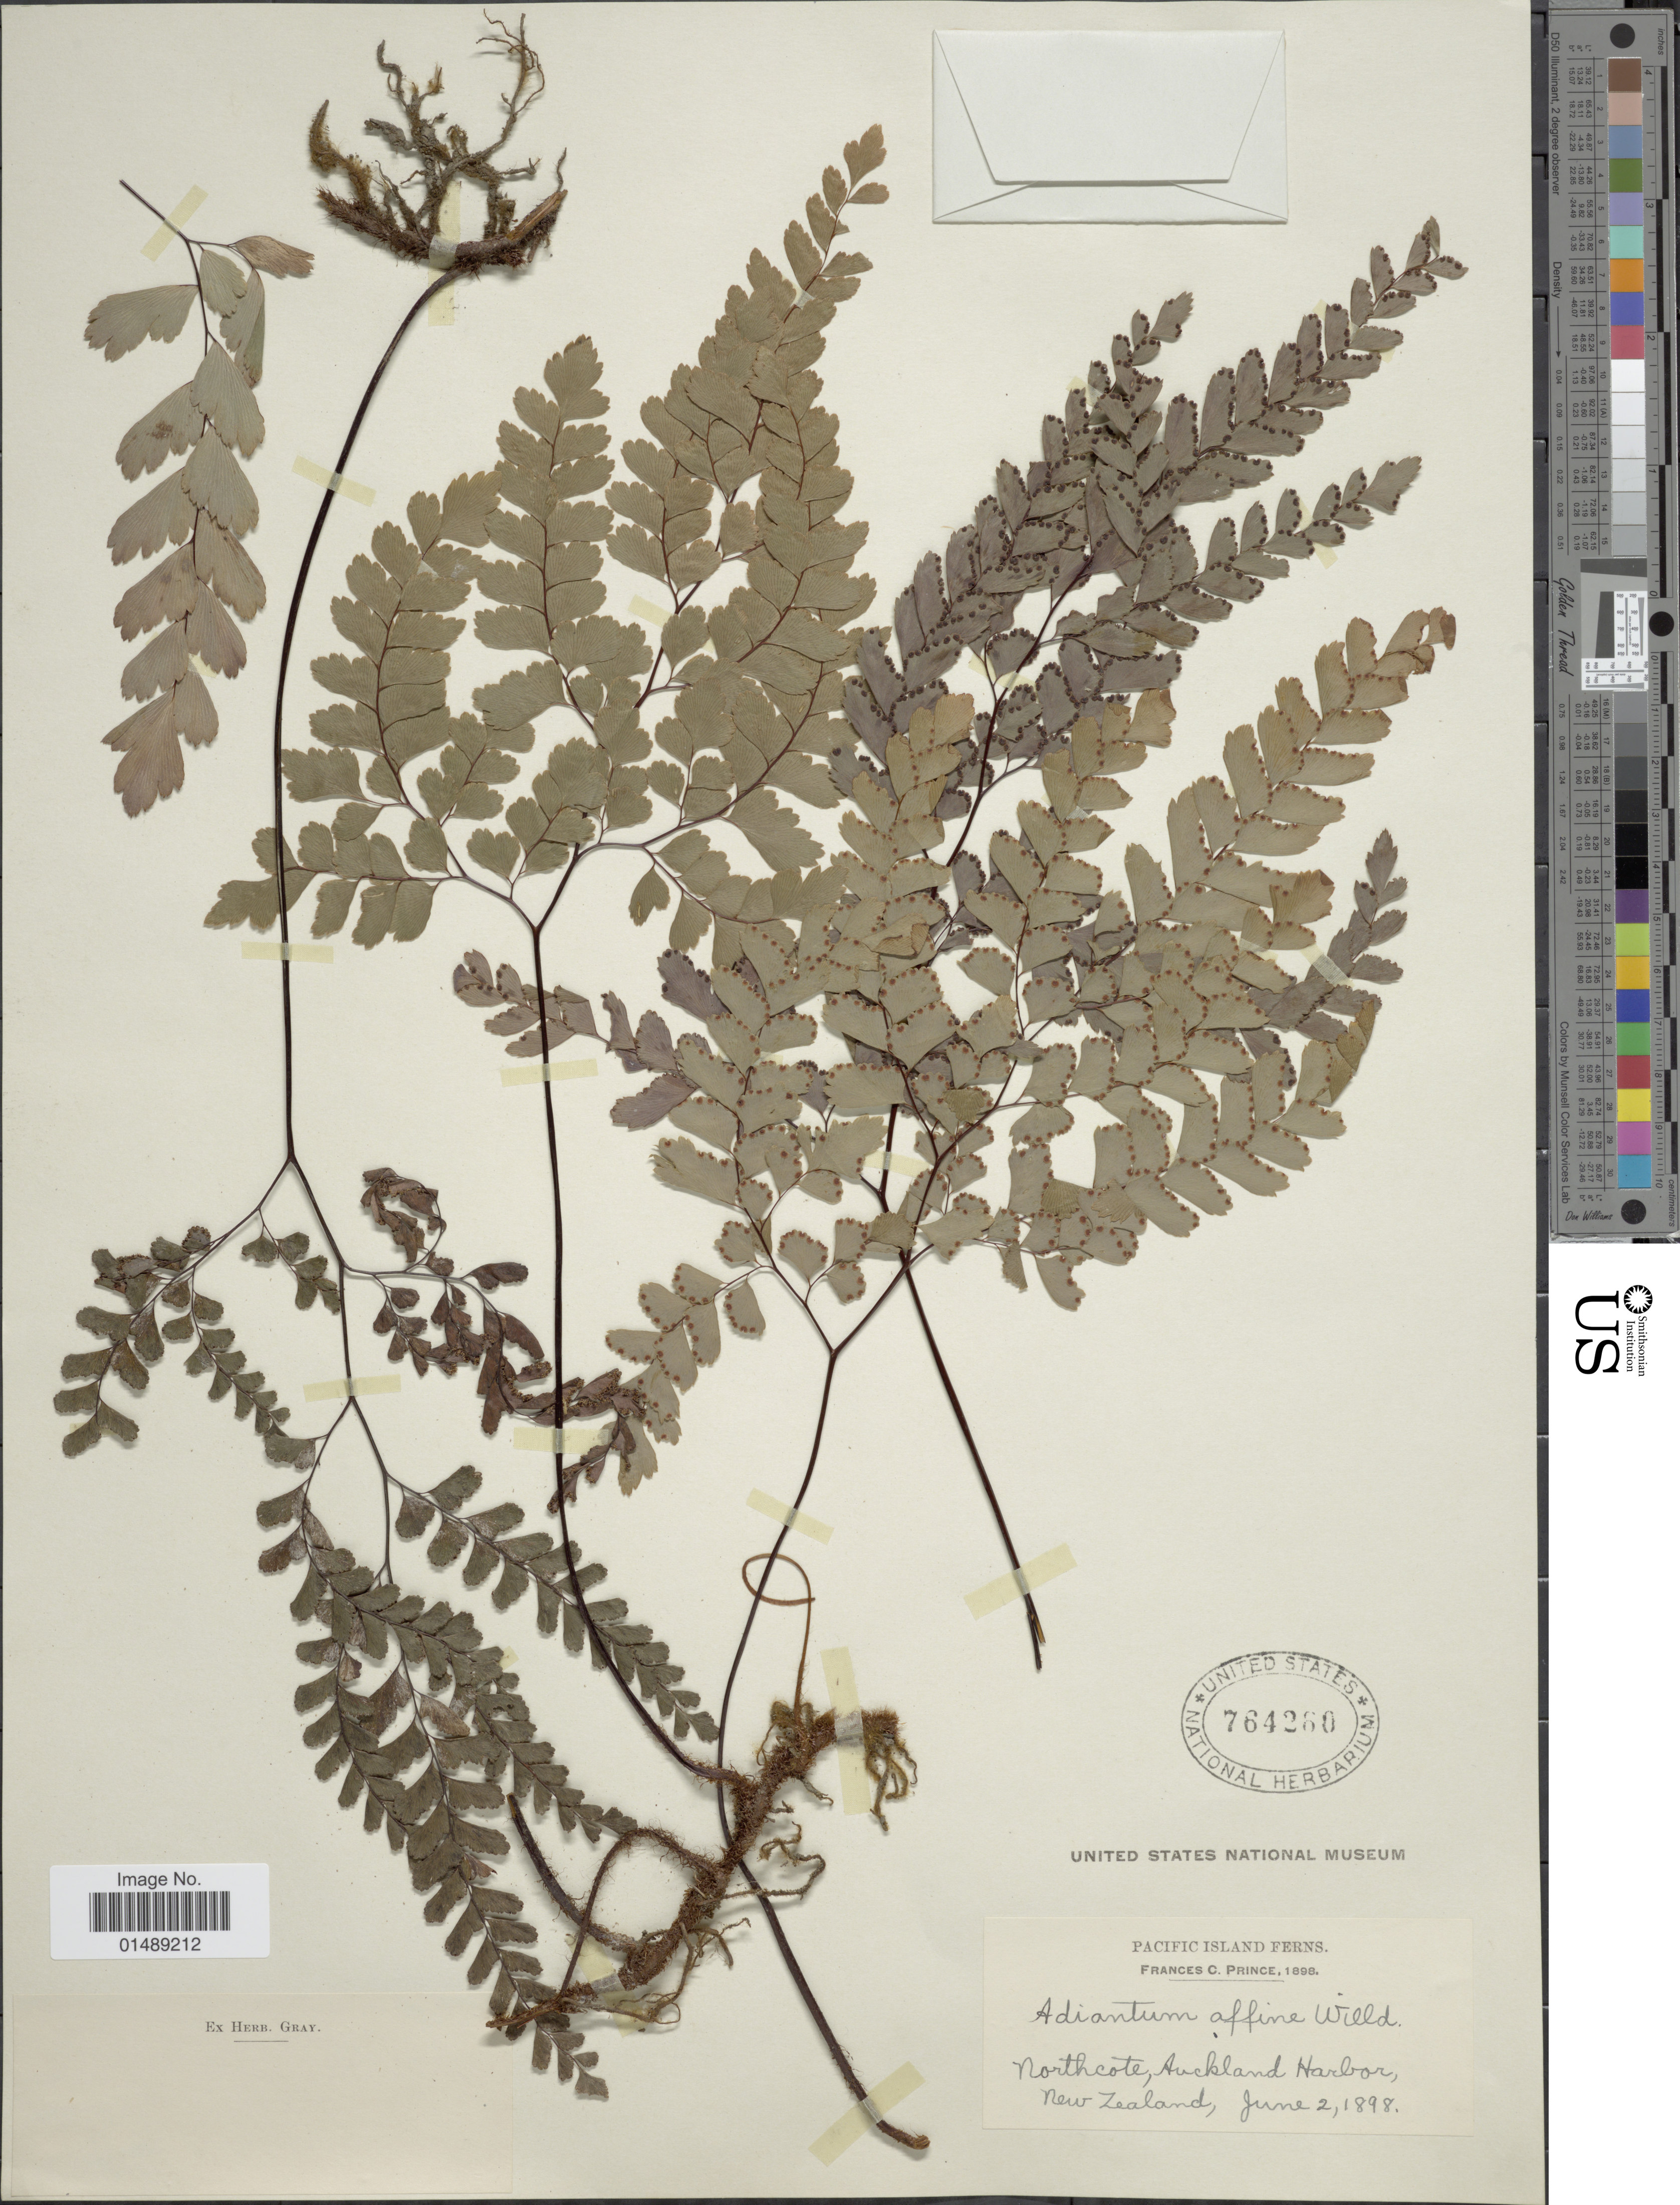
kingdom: Plantae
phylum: Tracheophyta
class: Polypodiopsida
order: Polypodiales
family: Pteridaceae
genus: Adiantum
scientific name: Adiantum affine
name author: Willd.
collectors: F. Prince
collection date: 1898-06-02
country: New Zealand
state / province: Auckland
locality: Pacific Island Ferns, Northcote, Auckland Harbor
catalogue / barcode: US 764260